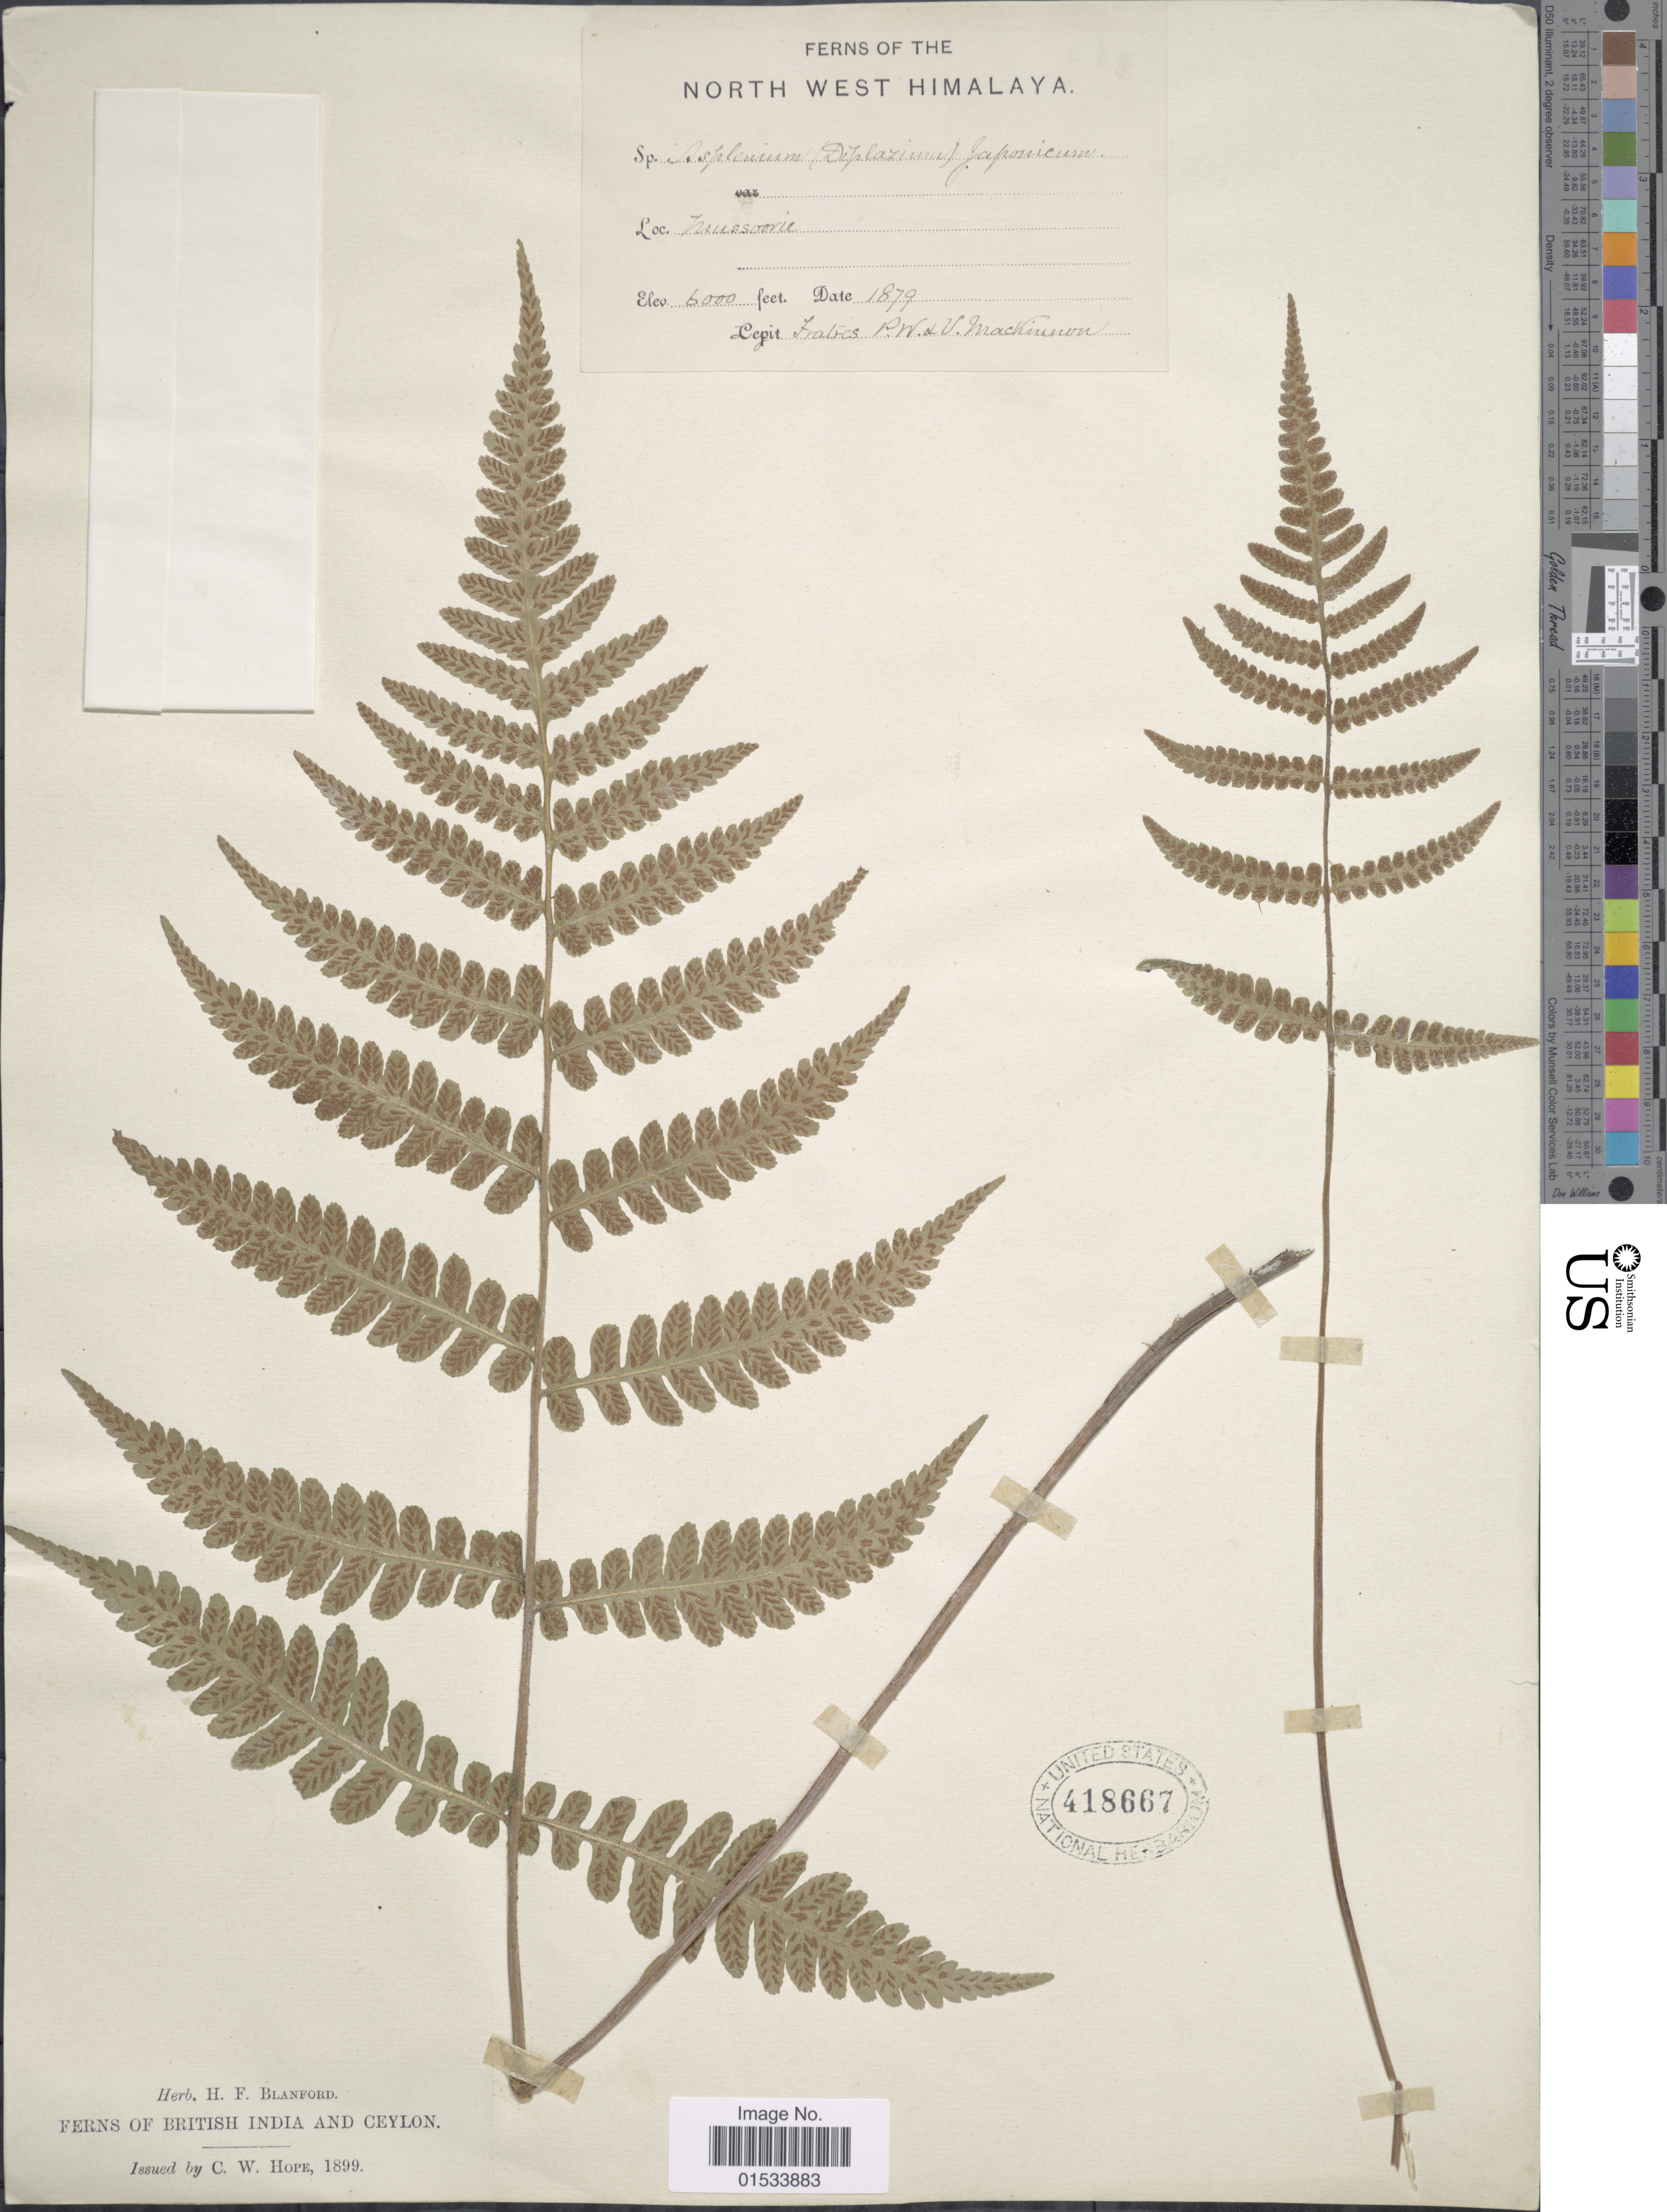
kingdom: Plantae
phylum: Tracheophyta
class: Polypodiopsida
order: Polypodiales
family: Athyriaceae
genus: Diplazium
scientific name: Diplazium japonicum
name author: (Thunb.) Copel.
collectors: P. Fratres & V. Mackinnon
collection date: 1879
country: India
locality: North West Himalaya, Mussoorie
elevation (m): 1829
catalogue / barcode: US 418667